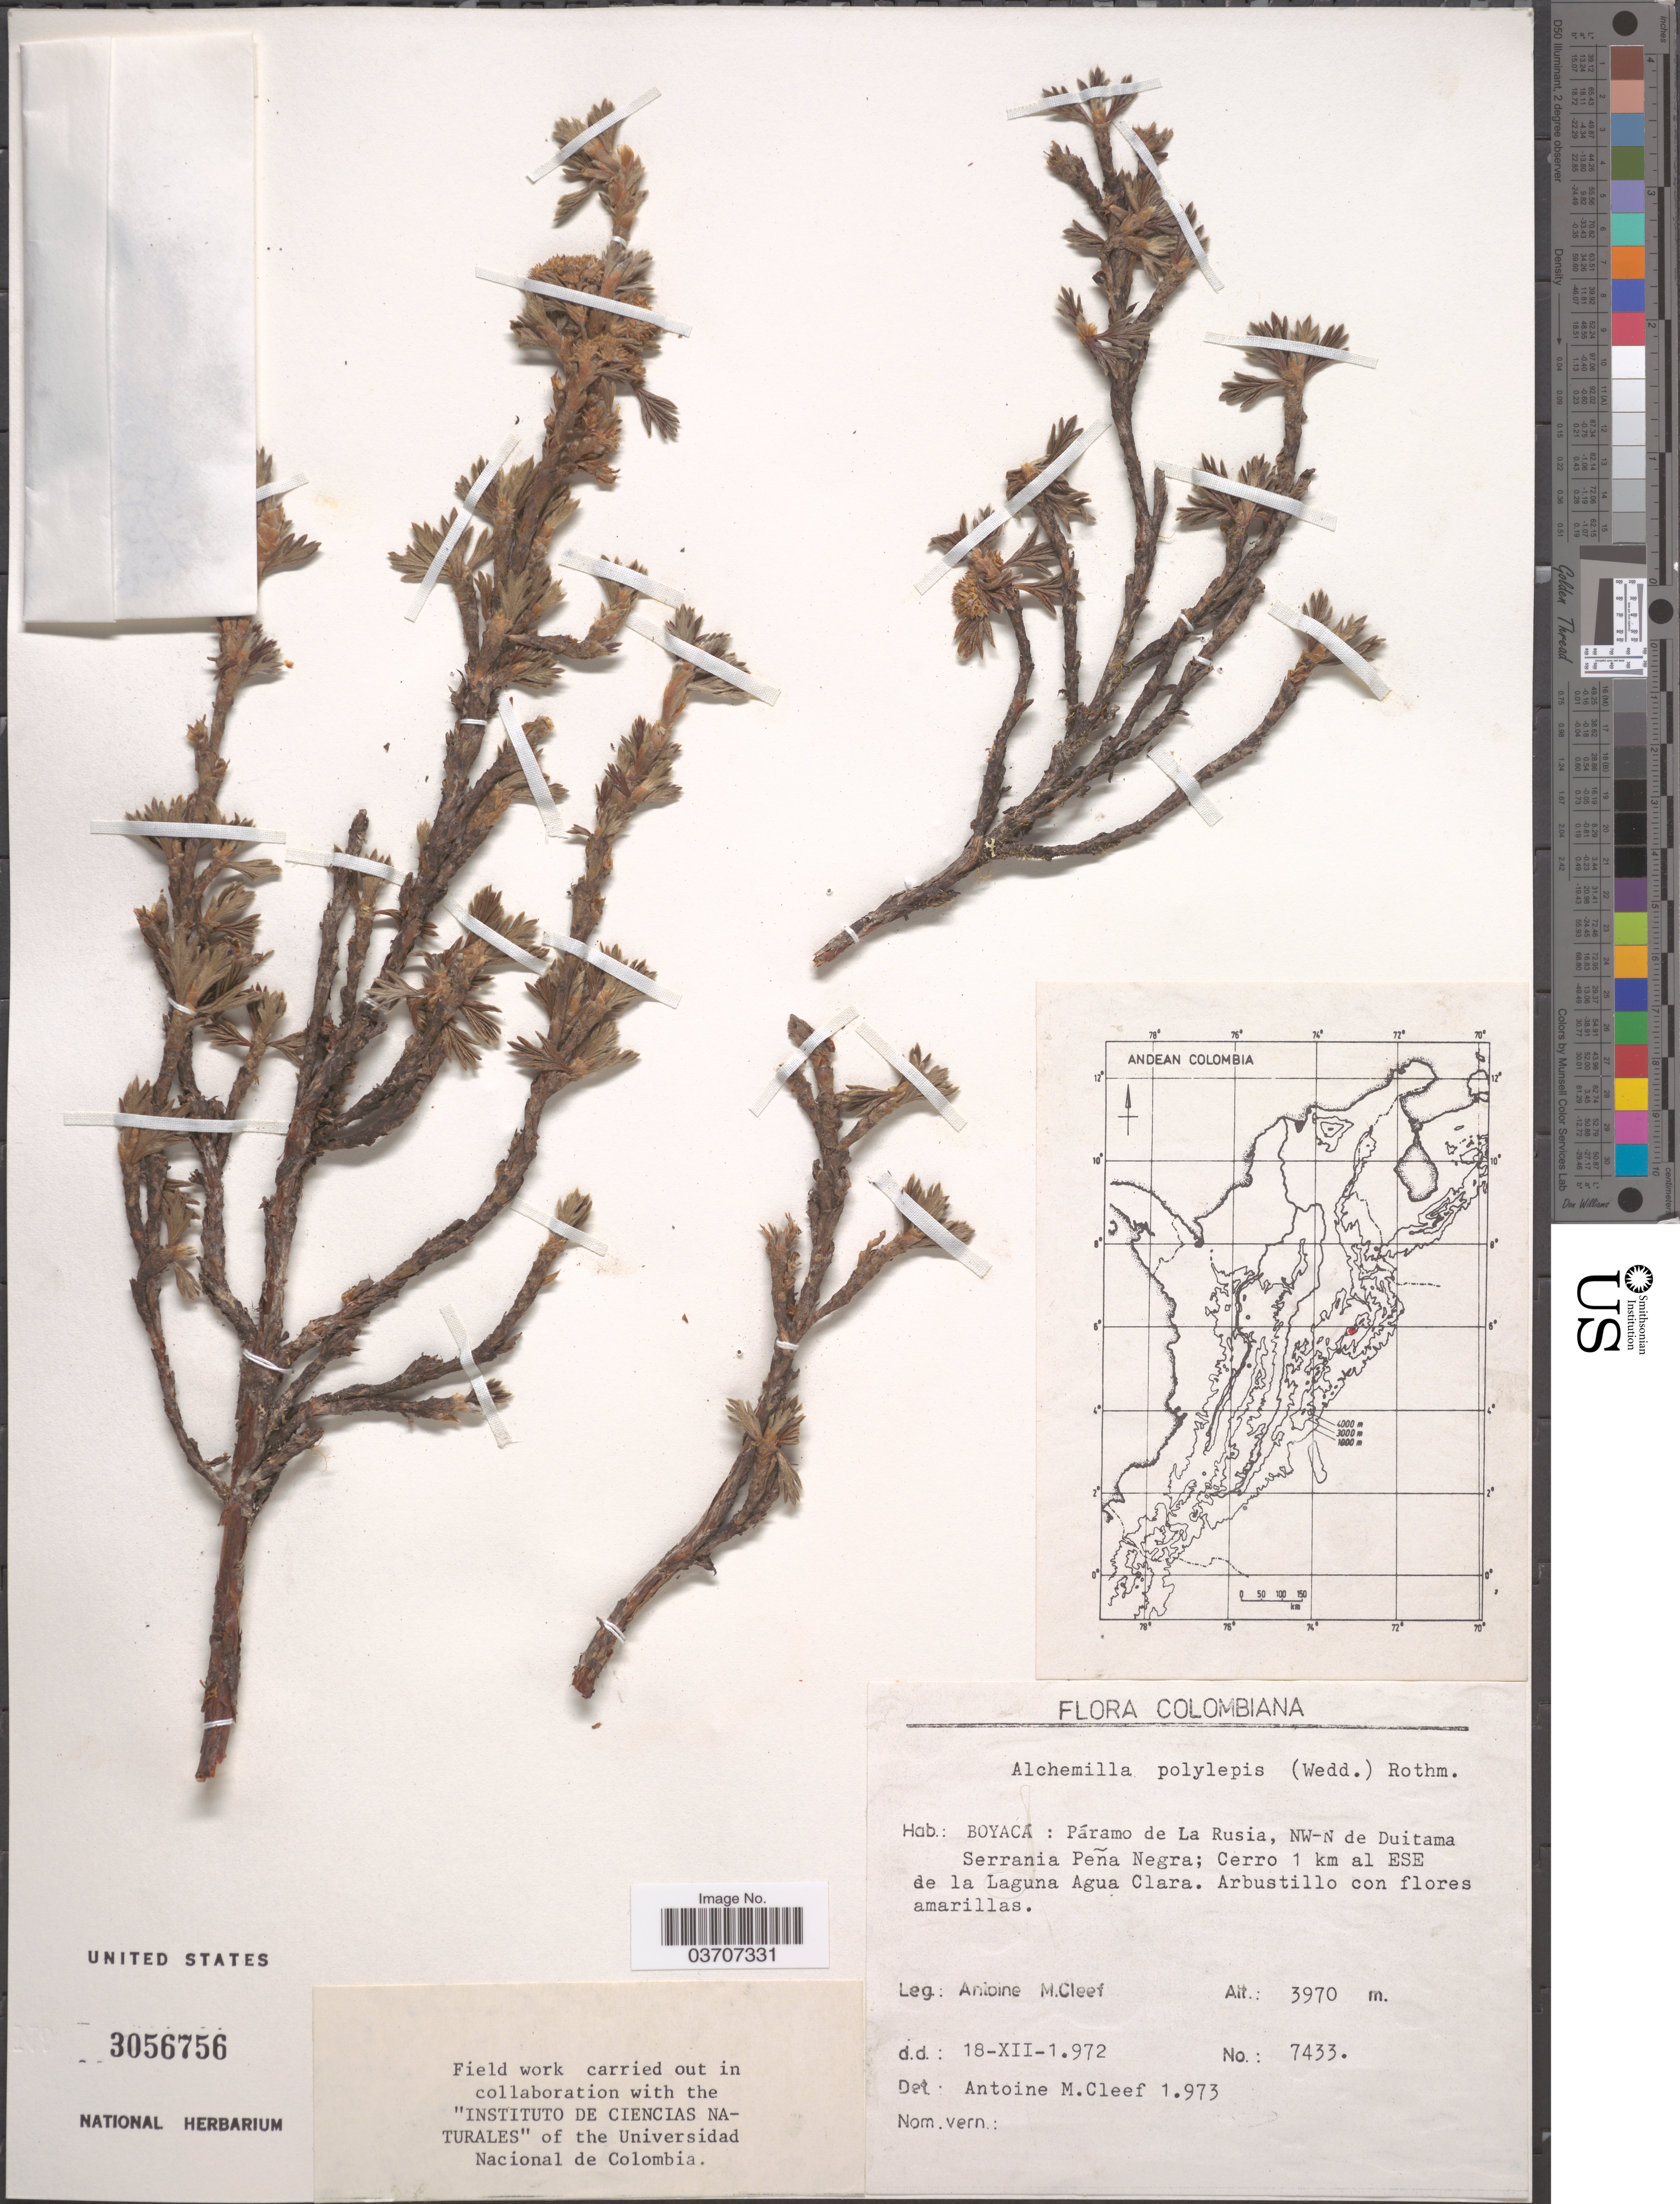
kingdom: Plantae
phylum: Tracheophyta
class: Magnoliopsida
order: Rosales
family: Rosaceae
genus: Lachemilla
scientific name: Lachemilla polylepis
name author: (Wedd.) Rothm.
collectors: A. M. Cleef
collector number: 7433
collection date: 1972-12-18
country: Colombia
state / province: Boyacá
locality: Páramo de La Rusia, NW-N de Duitama Serrania Peña Negra; Cerro 1 km al ESE de la laguna Agua Clara.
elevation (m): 3970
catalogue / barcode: US 3056756